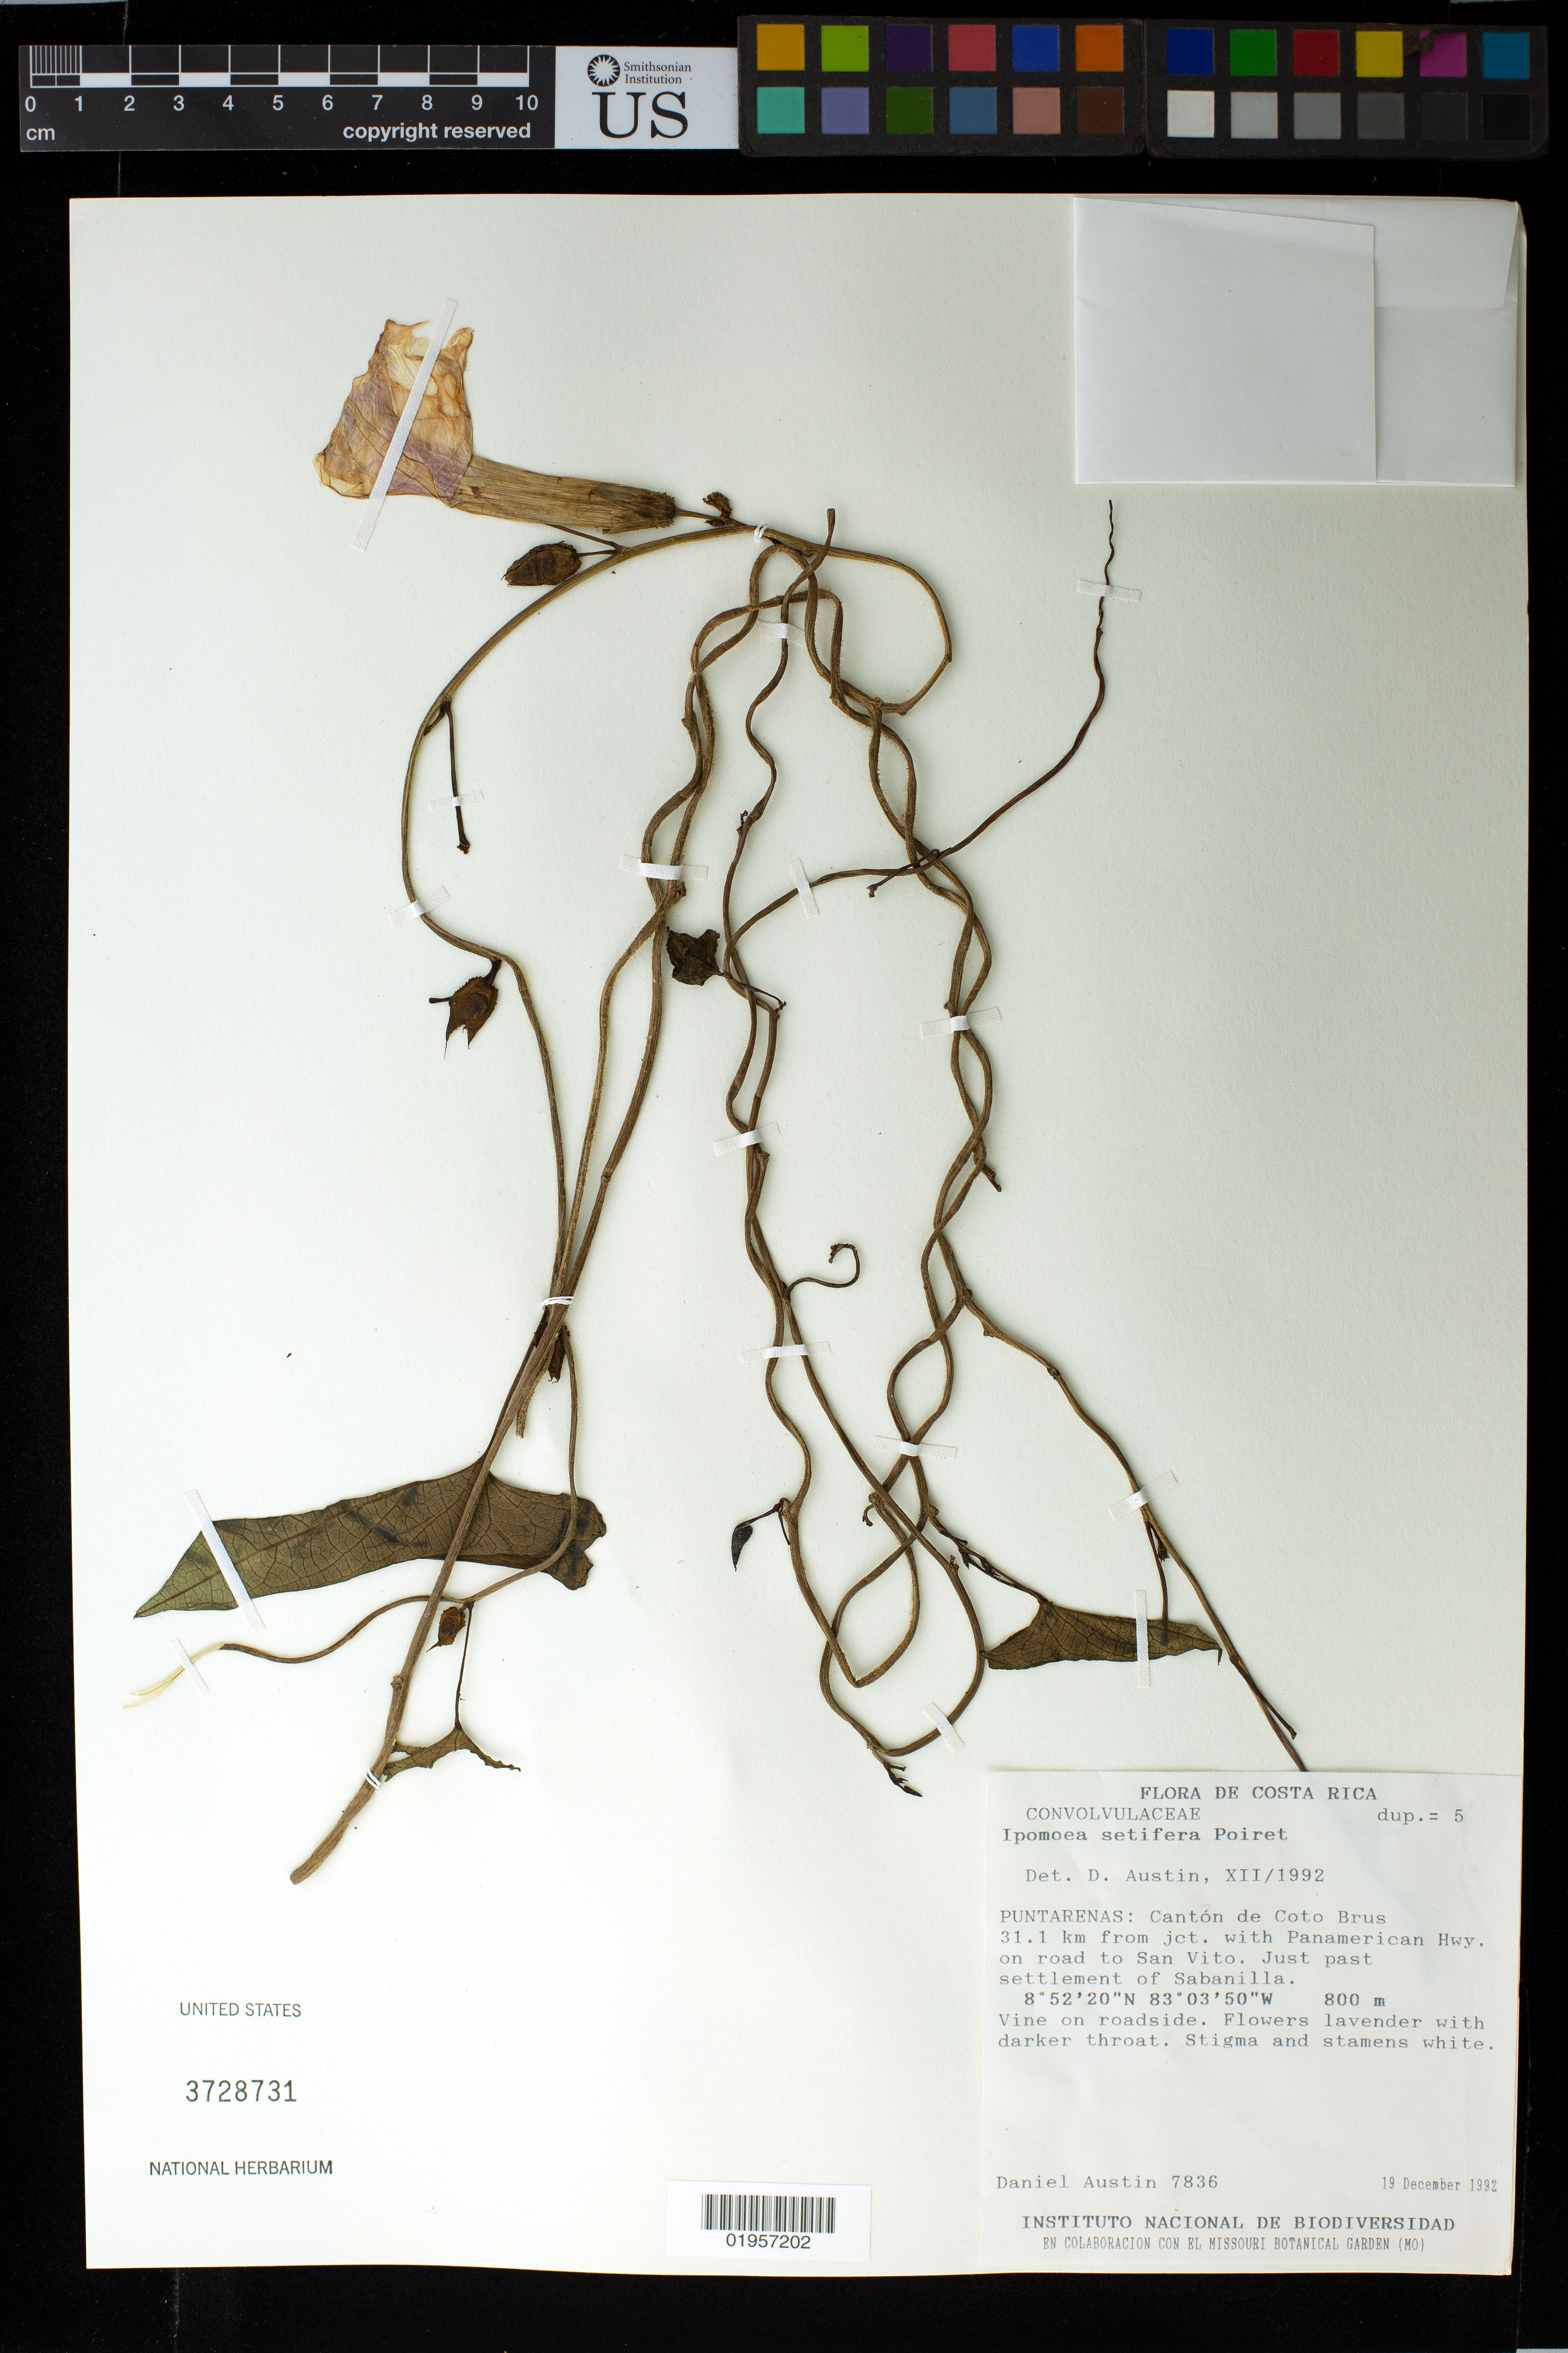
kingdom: Plantae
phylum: Tracheophyta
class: Magnoliopsida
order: Solanales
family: Convolvulaceae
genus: Ipomoea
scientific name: Ipomoea trifida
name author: (Kunth) G. Don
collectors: D. Austin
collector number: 7836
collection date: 1992-12-19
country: Costa Rica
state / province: Puntarenas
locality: Canton de Coto Brus, 31.1 km from jct with Panamerican Hwy on road to San Vito, just past settlement of Sabanilla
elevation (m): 800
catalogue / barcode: US 3728731